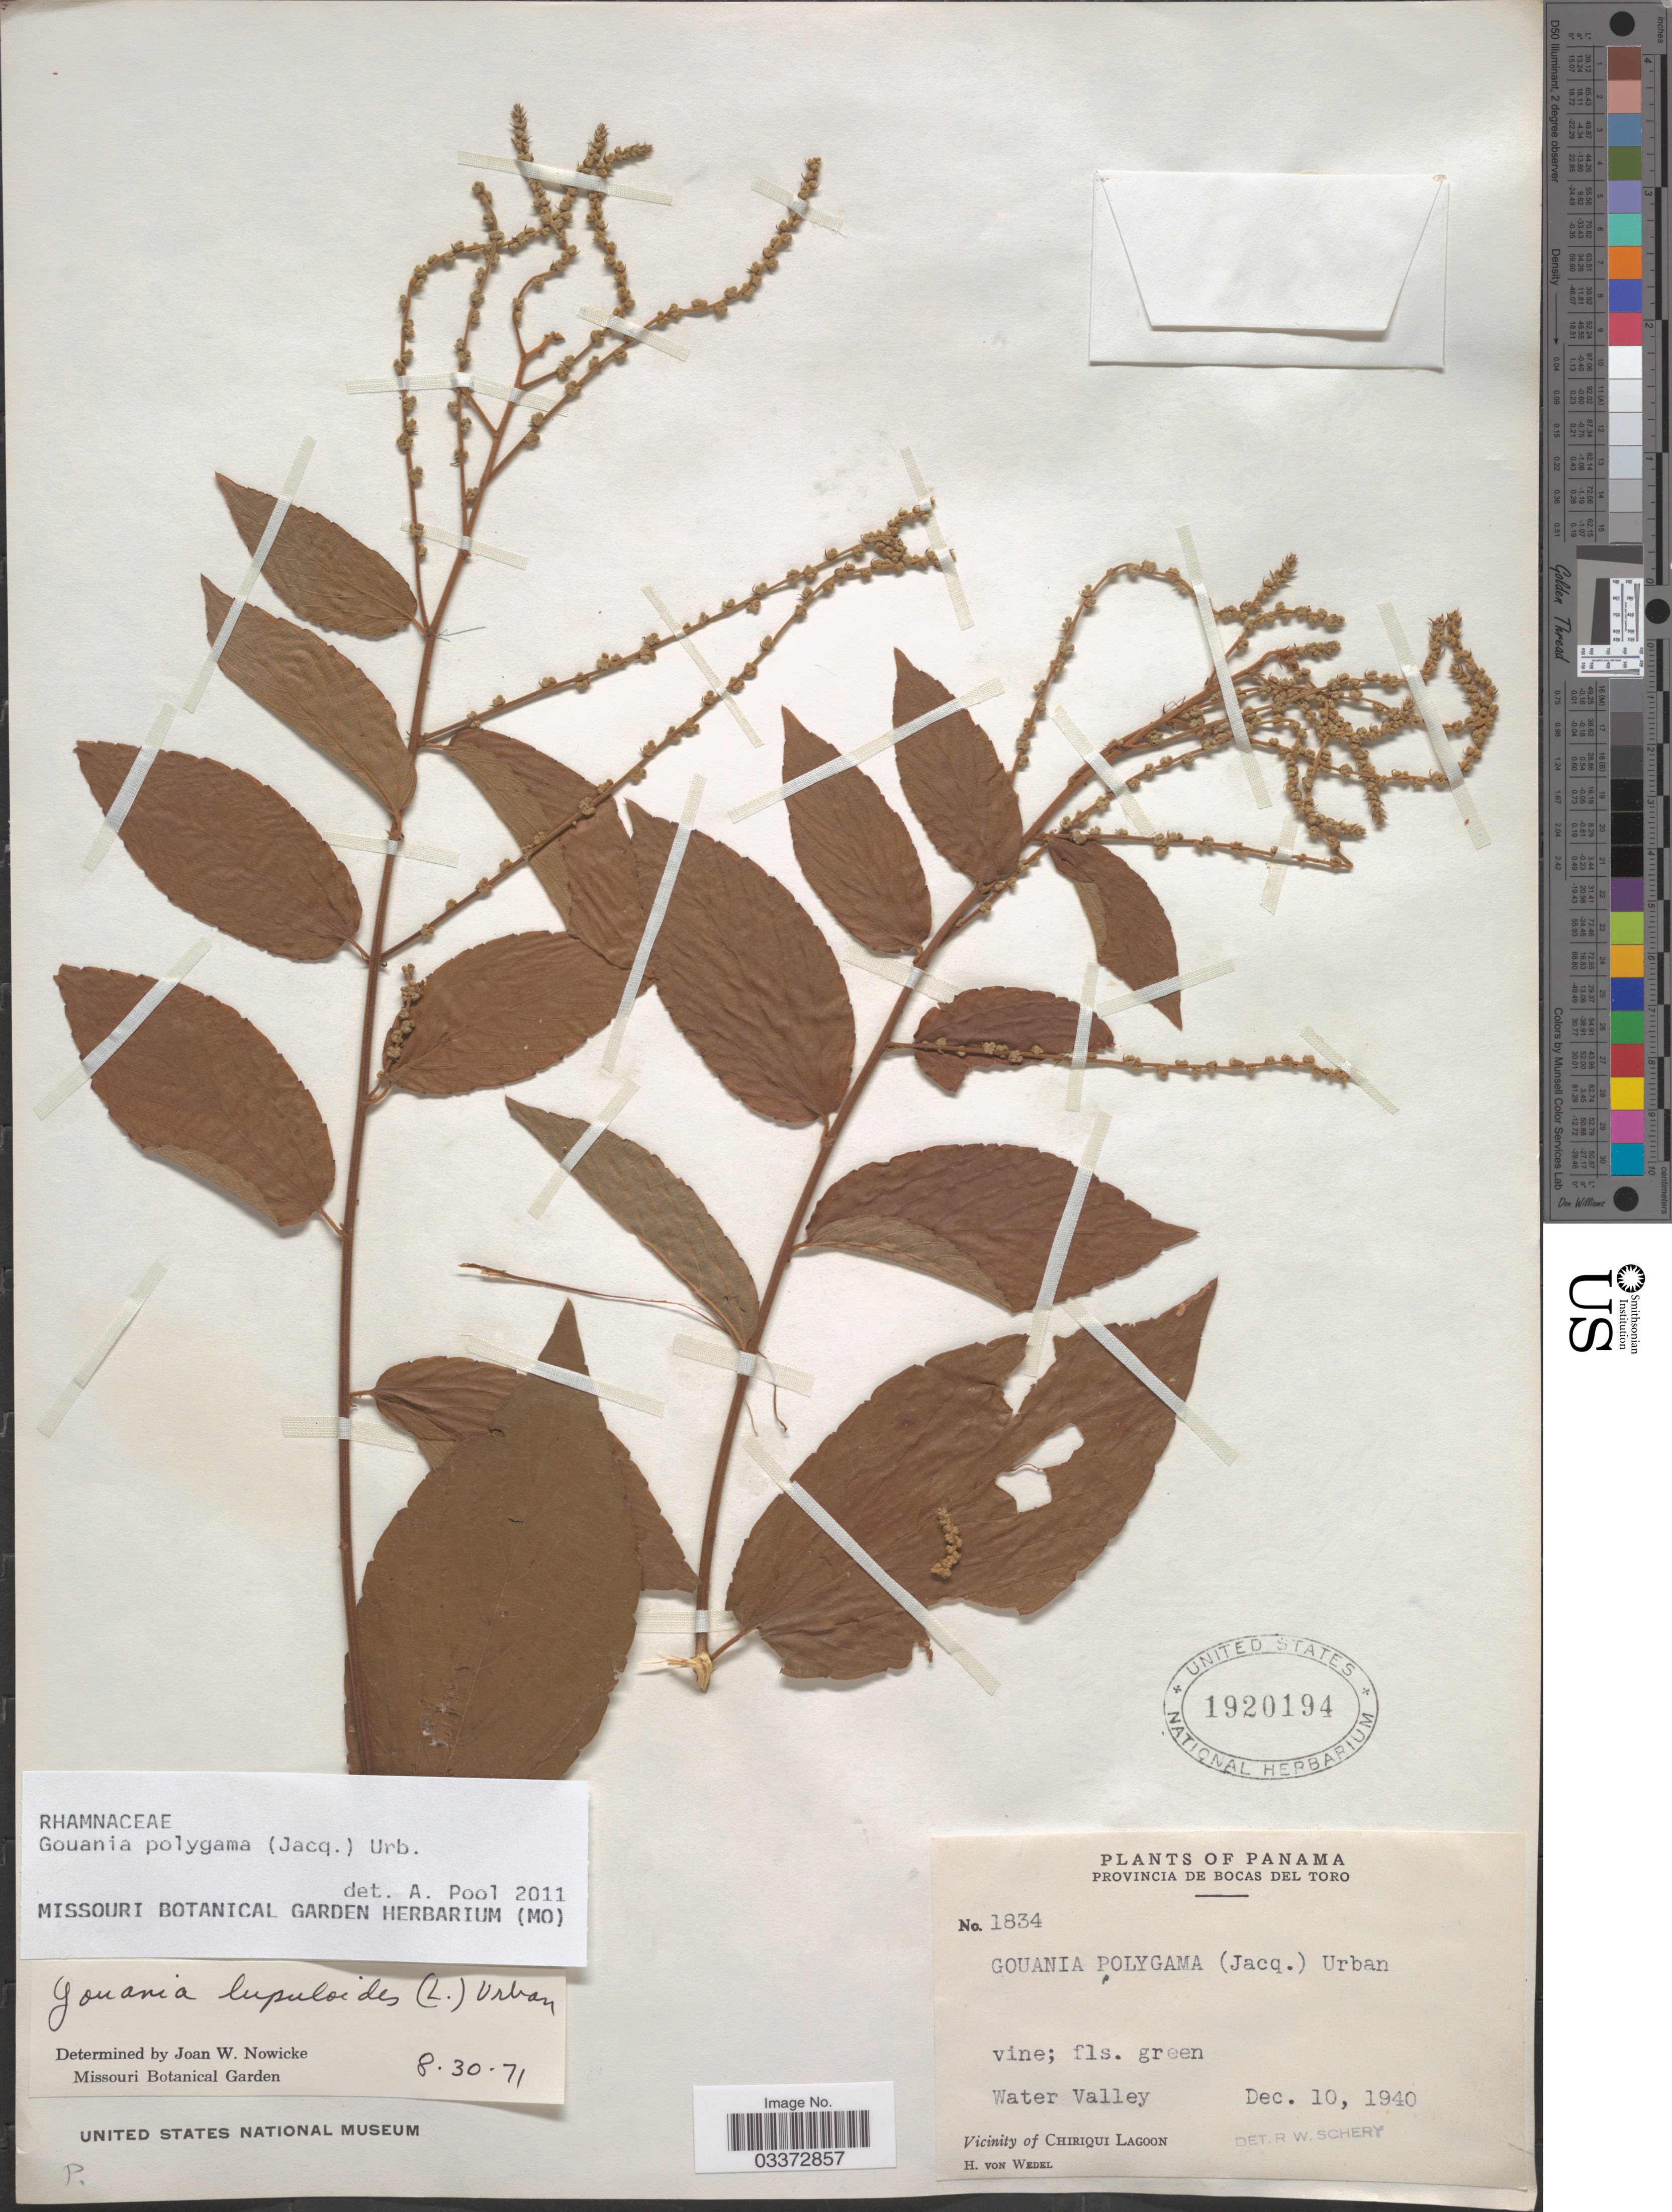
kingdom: Plantae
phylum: Tracheophyta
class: Magnoliopsida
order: Rosales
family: Rhamnaceae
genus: Gouania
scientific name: Gouania polygama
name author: (Jacq.) Urb.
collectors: H. von Wedel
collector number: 1834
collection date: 1940-12-10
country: Panama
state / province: Bocas del Toro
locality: Water Valley. Vicinity of Chiriqui Lagoon.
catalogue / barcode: US 1920194